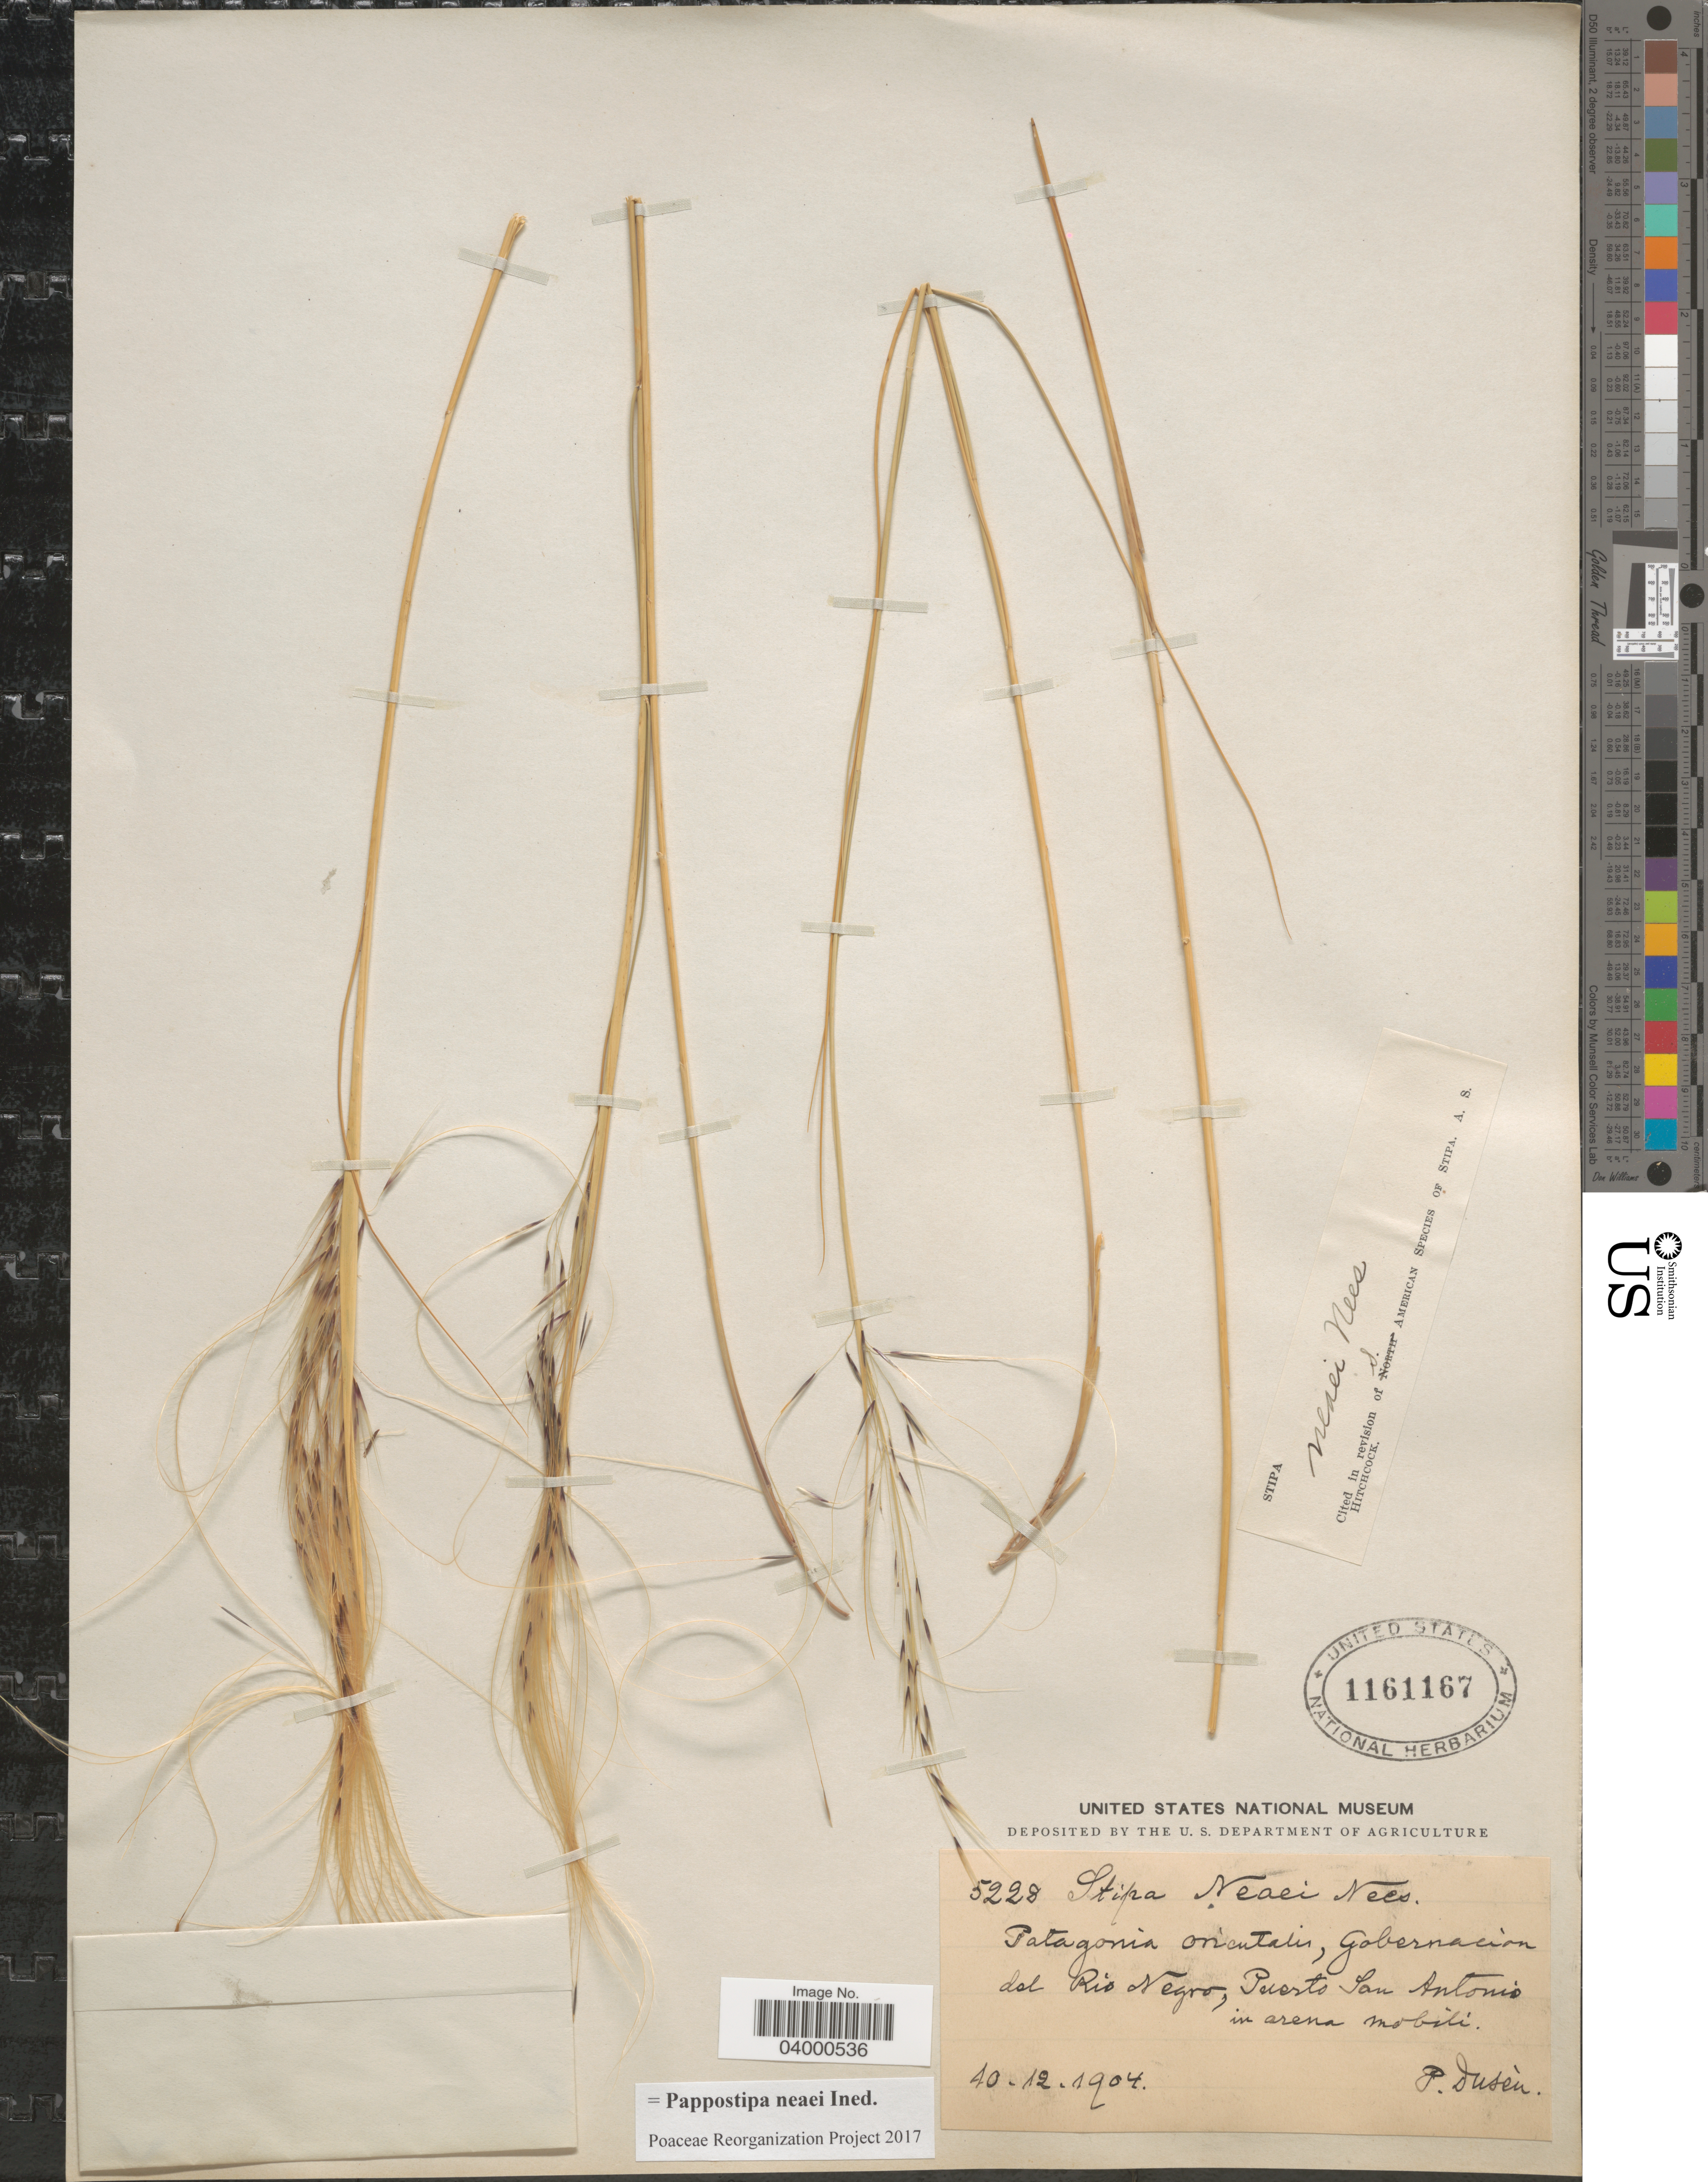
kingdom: Plantae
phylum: Tracheophyta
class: Liliopsida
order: Poales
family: Poaceae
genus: Pappostipa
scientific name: Pappostipa neaei ined.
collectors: P. Dusén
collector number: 5228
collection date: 1904-12-10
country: Argentina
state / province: Rio Negro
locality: Patagonia orientalis, Gobernacion del Rio Negro, Puerto San Antonio in arena mobili.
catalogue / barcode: US 1161167